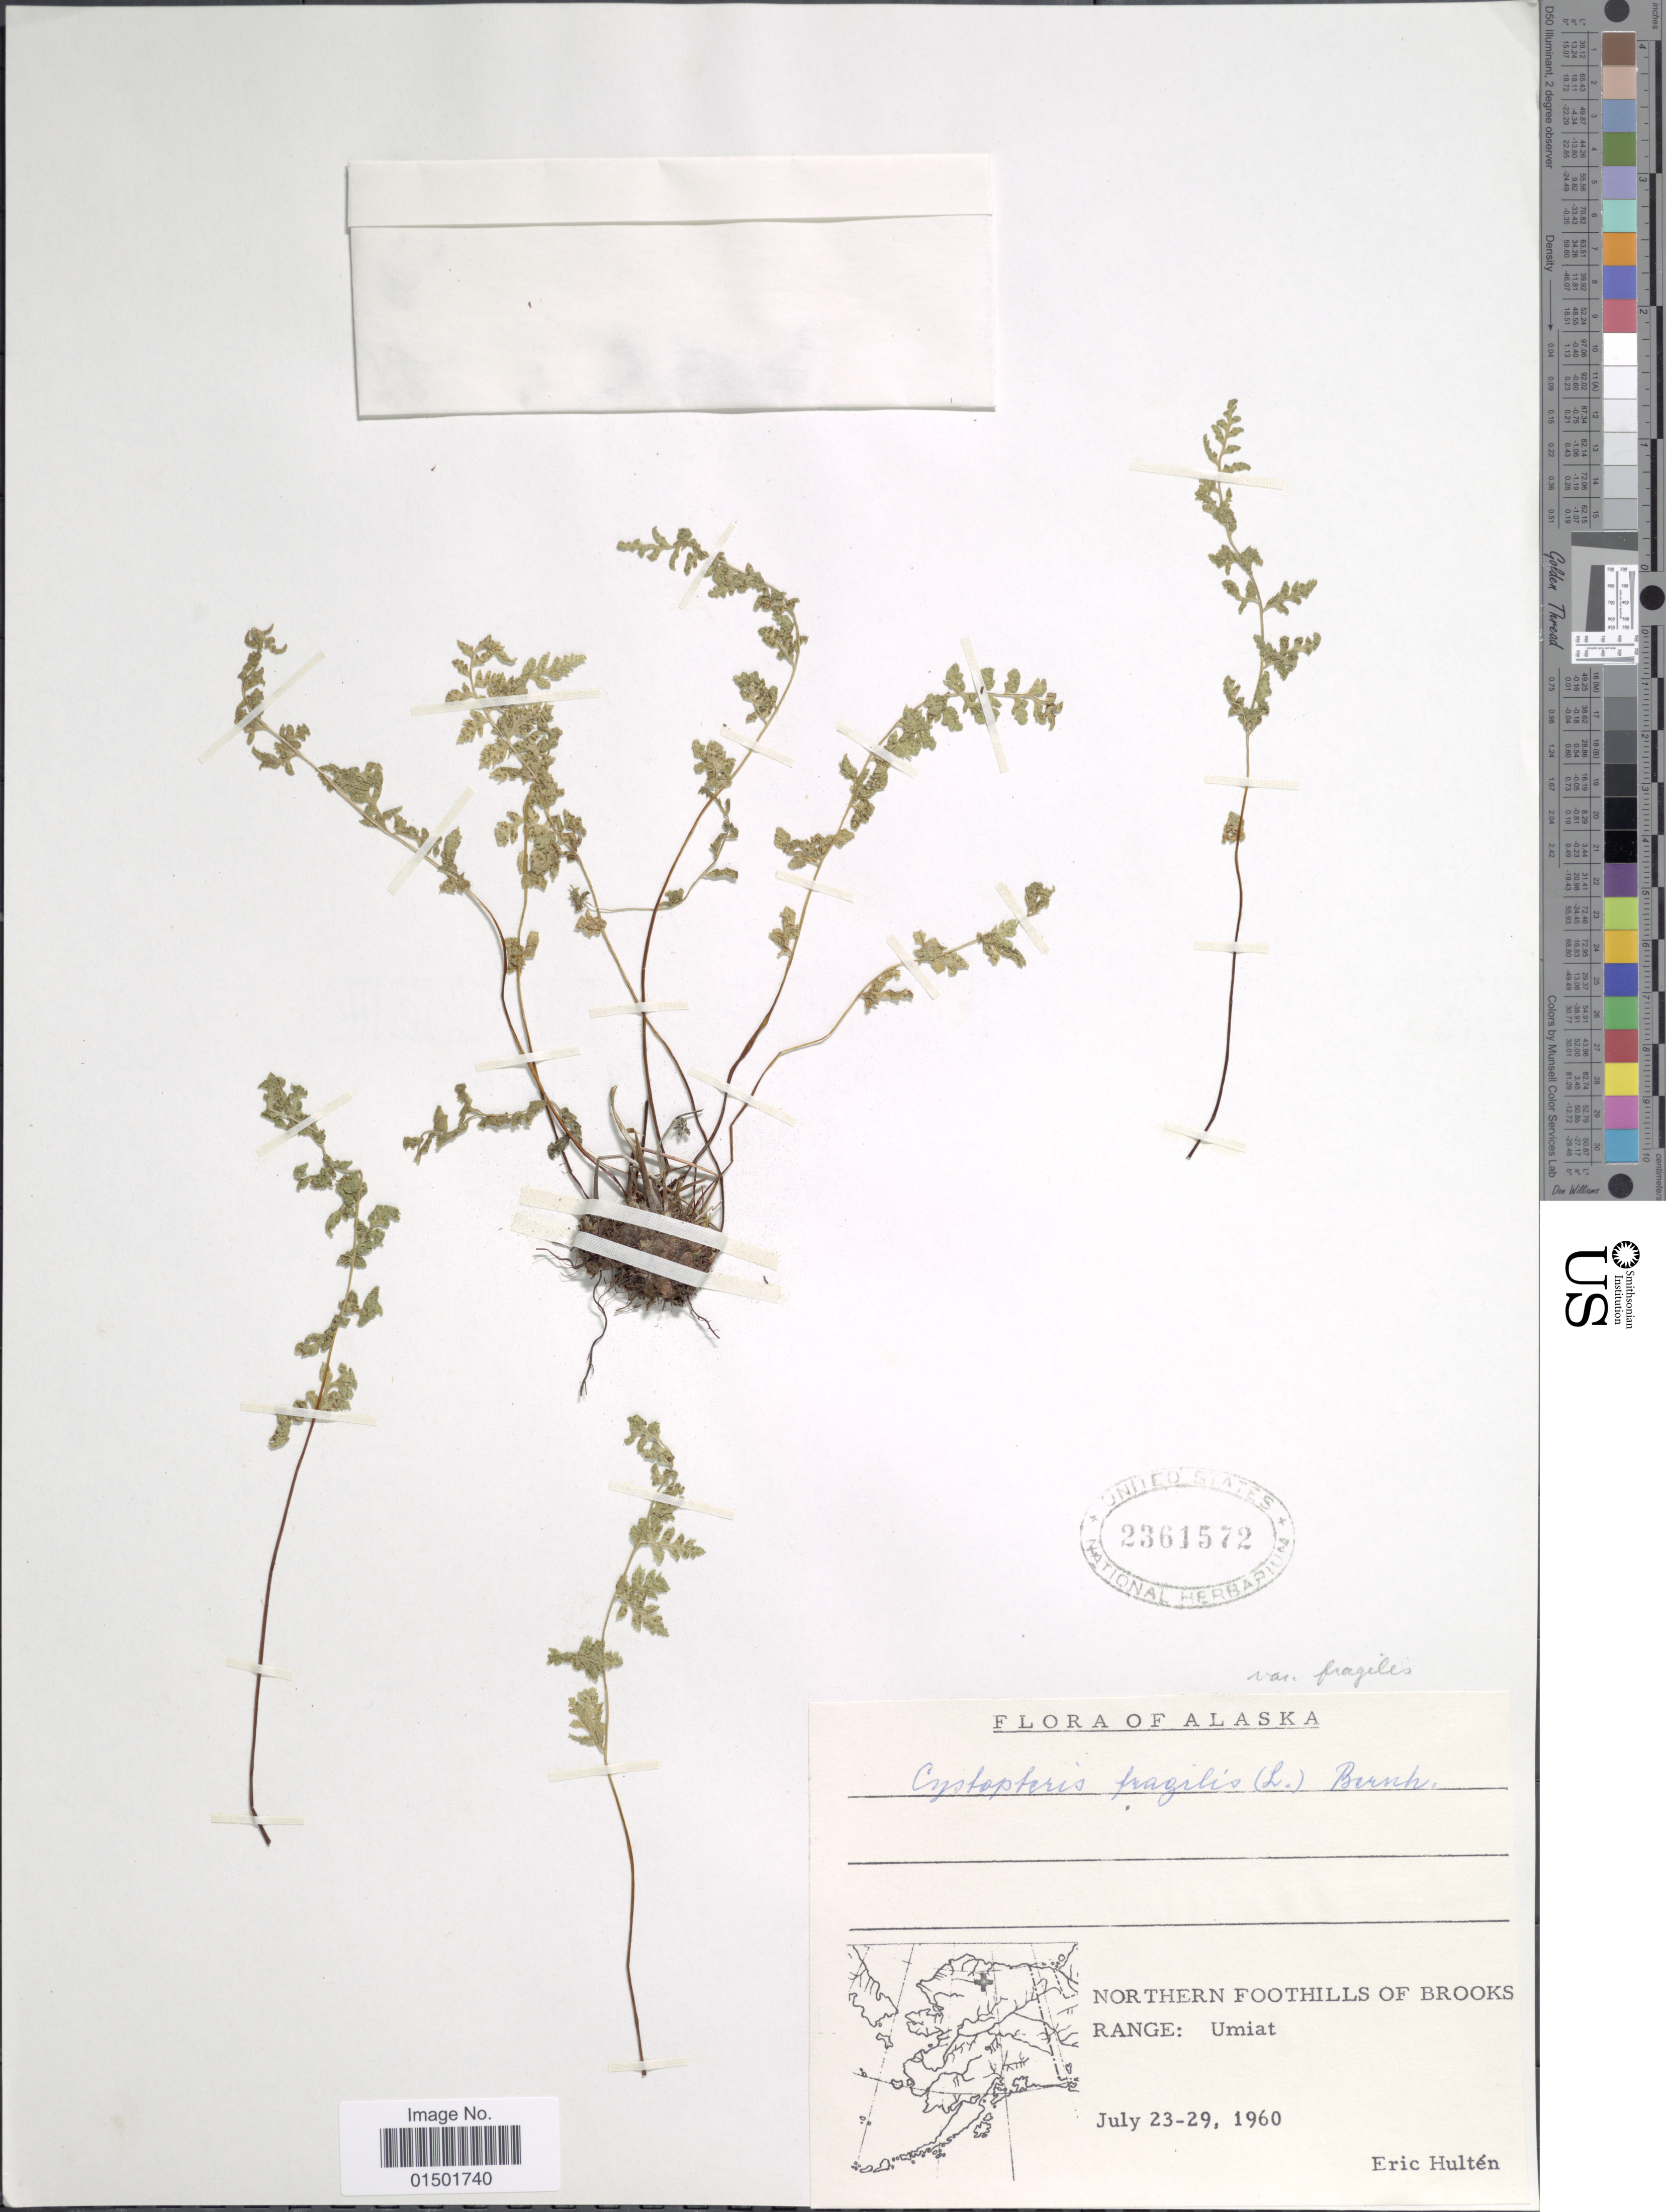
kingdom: Plantae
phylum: Tracheophyta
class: Polypodiopsida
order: Polypodiales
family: Cystopteridaceae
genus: Cystopteris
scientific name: Cystopteris fragilis var. fragilis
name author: (L.) Bernh.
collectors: E. G. Hultén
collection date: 1960-07-23/1960-07-29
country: United States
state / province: Alaska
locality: Northern Foothills of Brooks. Range: Umiat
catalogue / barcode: US 2361572